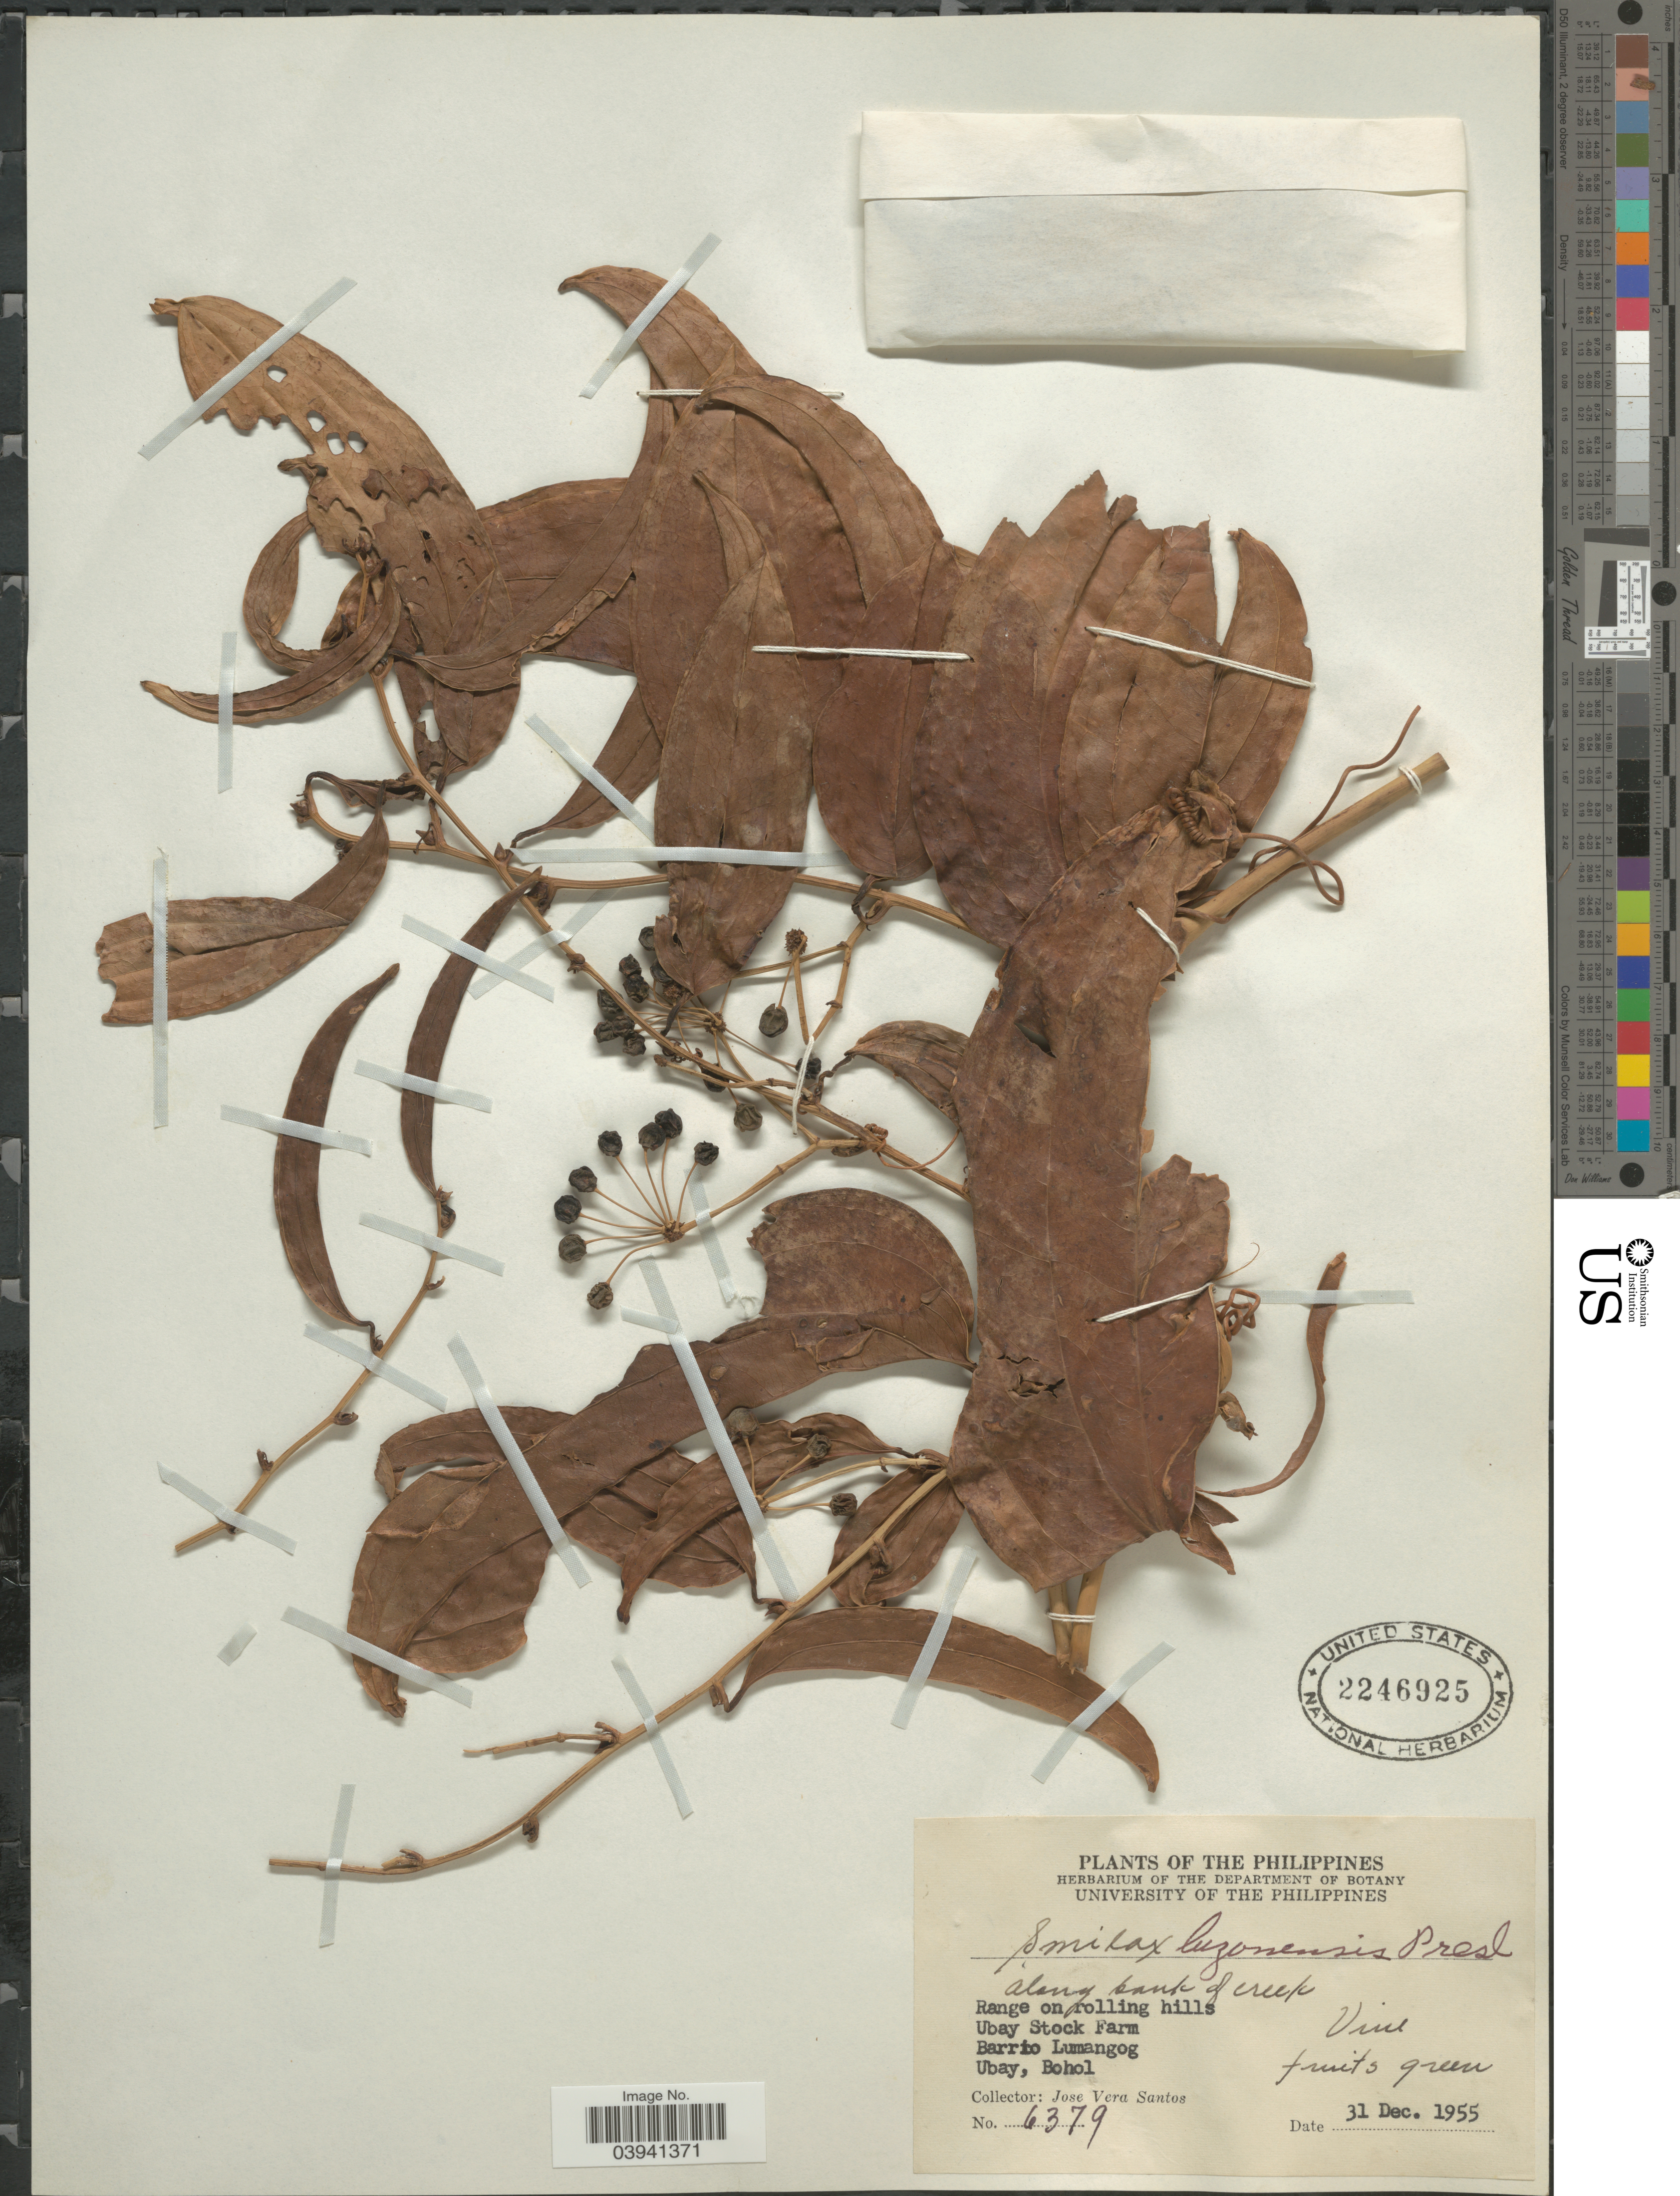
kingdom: Plantae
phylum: Tracheophyta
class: Liliopsida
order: Liliales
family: Smilacaceae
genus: Smilax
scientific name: Smilax luzonensis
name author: C. Presl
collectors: J. V. Santos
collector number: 6379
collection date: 1955-12-31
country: Philippines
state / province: Central Visayas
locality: Along bank of creek. Range on rolling hills. Ubay Stock Farm. Barrio Lumangog. Ubay, Bohol.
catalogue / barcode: US 2246925